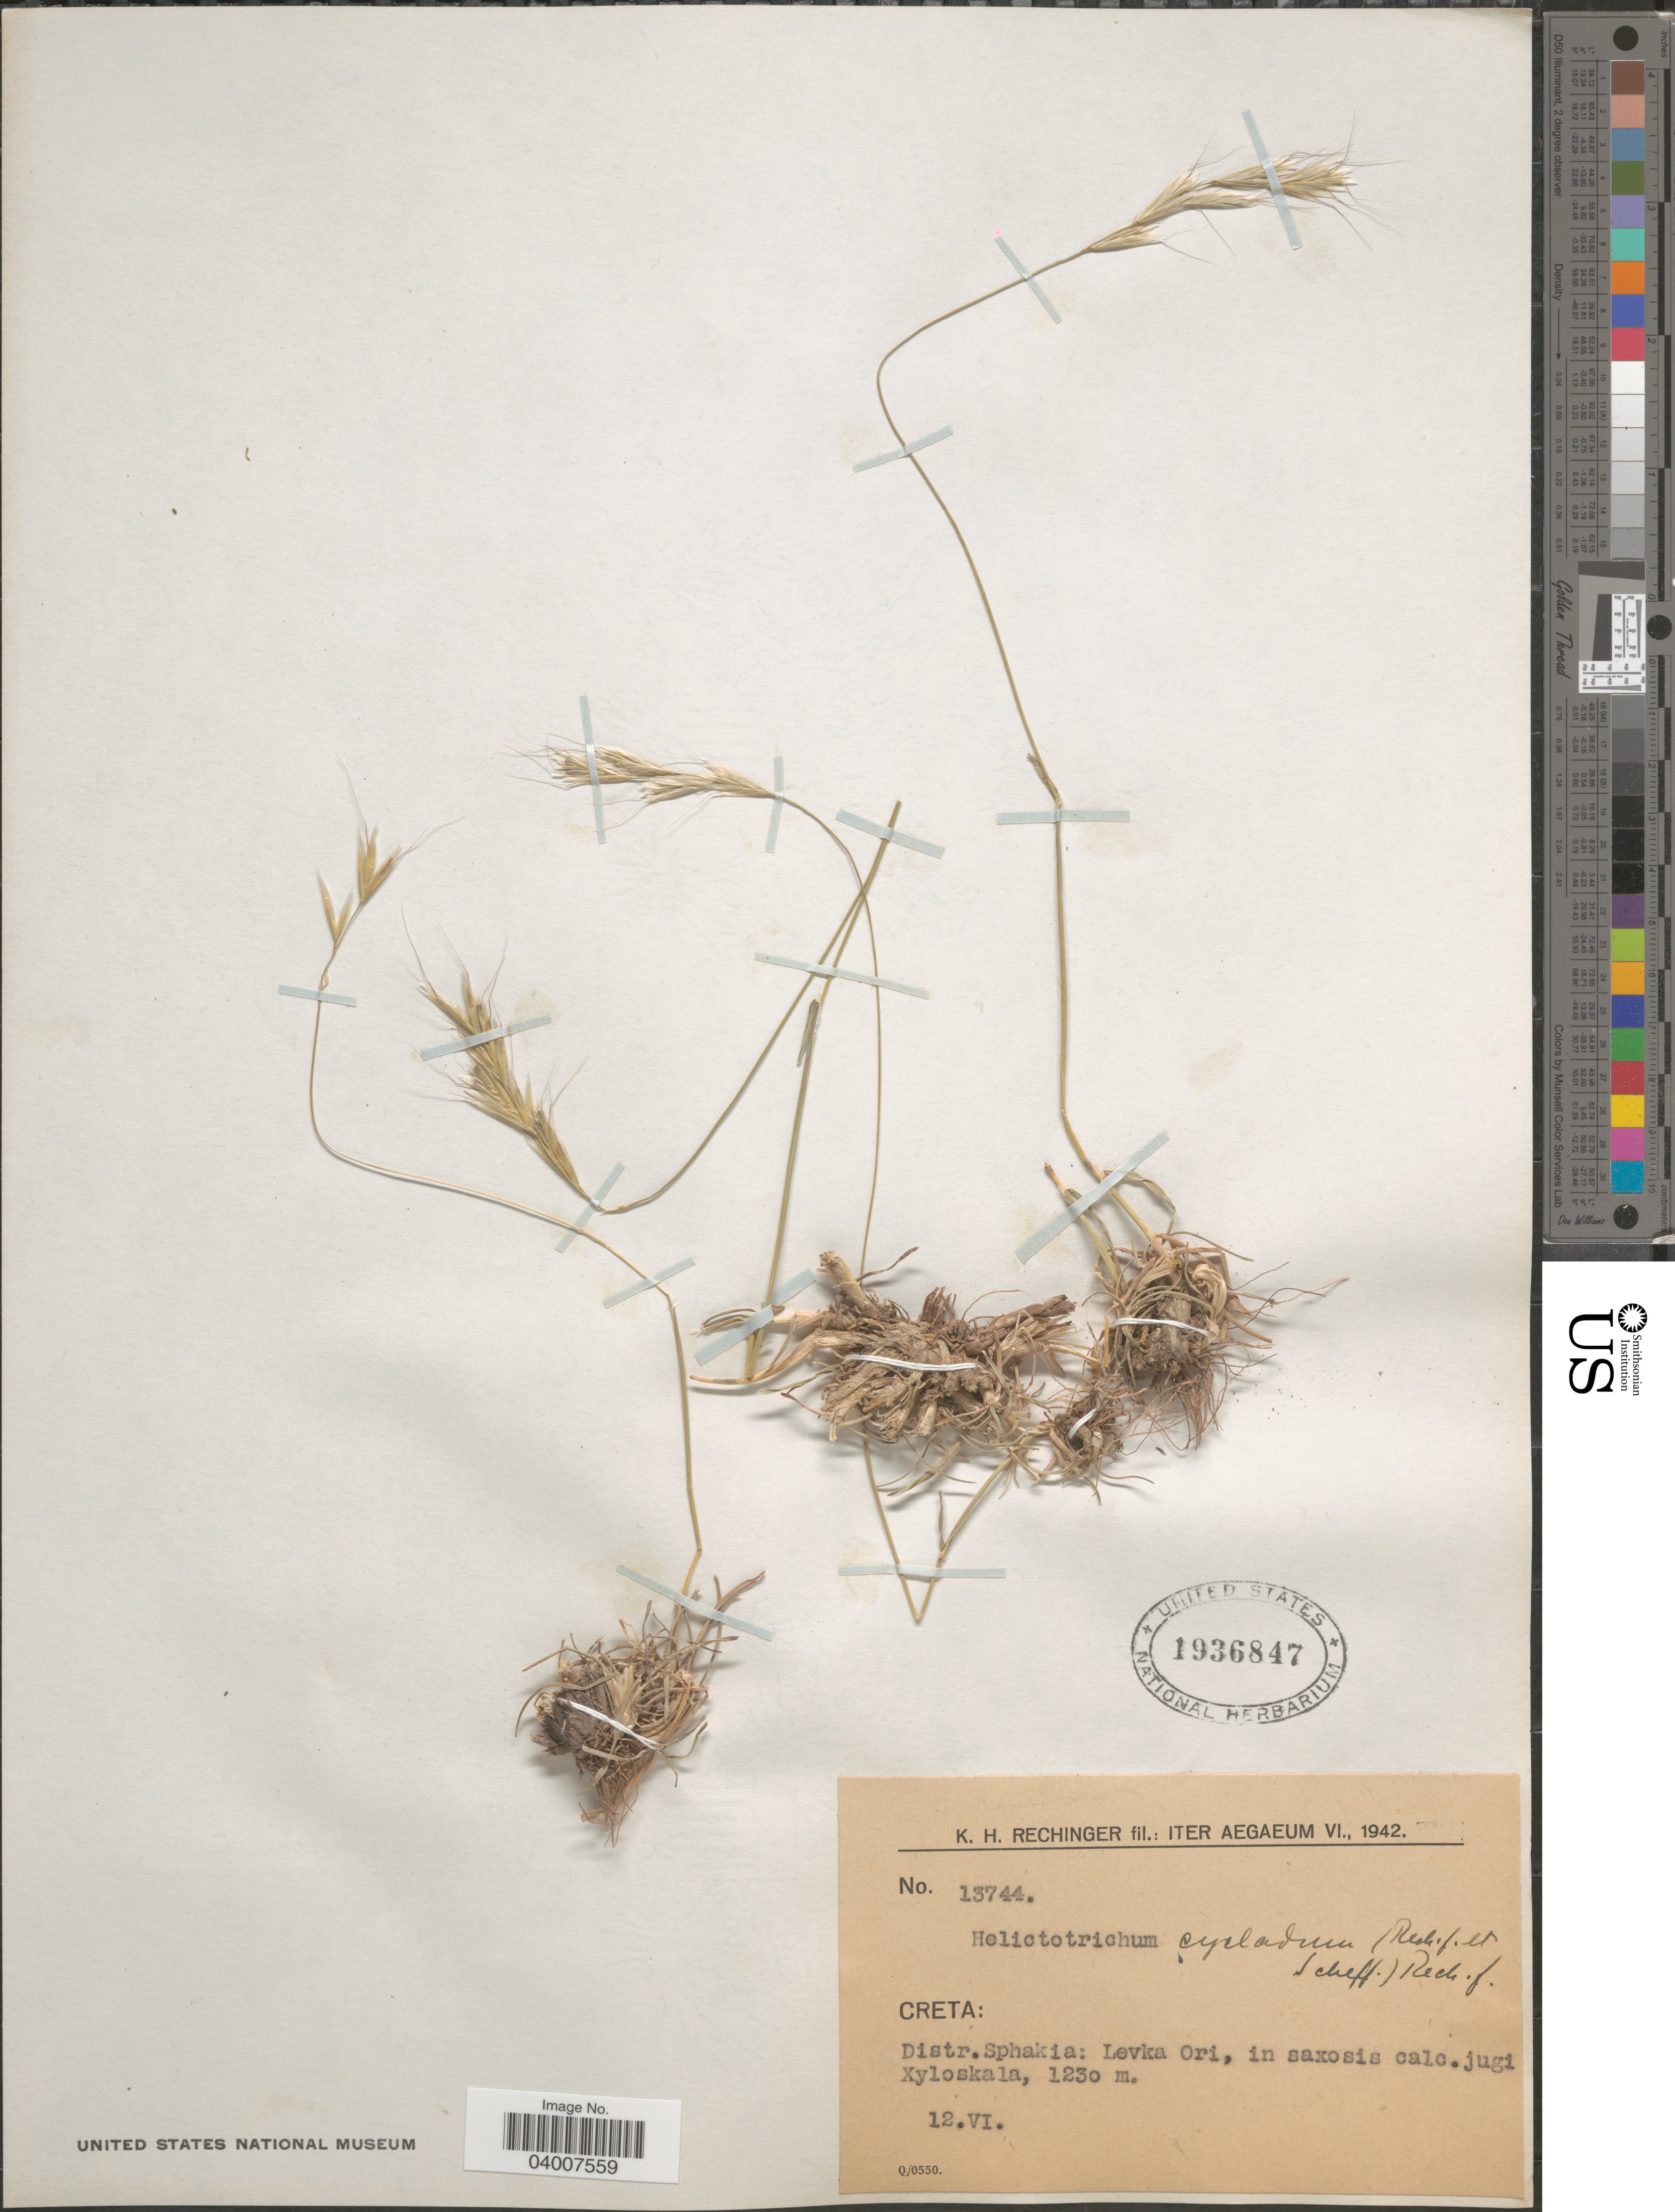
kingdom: Plantae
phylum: Tracheophyta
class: Liliopsida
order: Poales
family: Poaceae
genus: Helictochloa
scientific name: Helictochloa agropyroides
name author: (Boiss.) Romero Zarco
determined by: Soreng, Robert J., Research Associate (BOT), Smithsonian Institution - National Museum of Natural History (UNITED STATES)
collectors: K. H. Rechinger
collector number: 13744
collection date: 1942-06-12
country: Greece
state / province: Crete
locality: Creta: Distr. Sphakia: Levka Ori, in saxosis calc. jugi Xyloskala.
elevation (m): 1230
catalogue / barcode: US 1936847